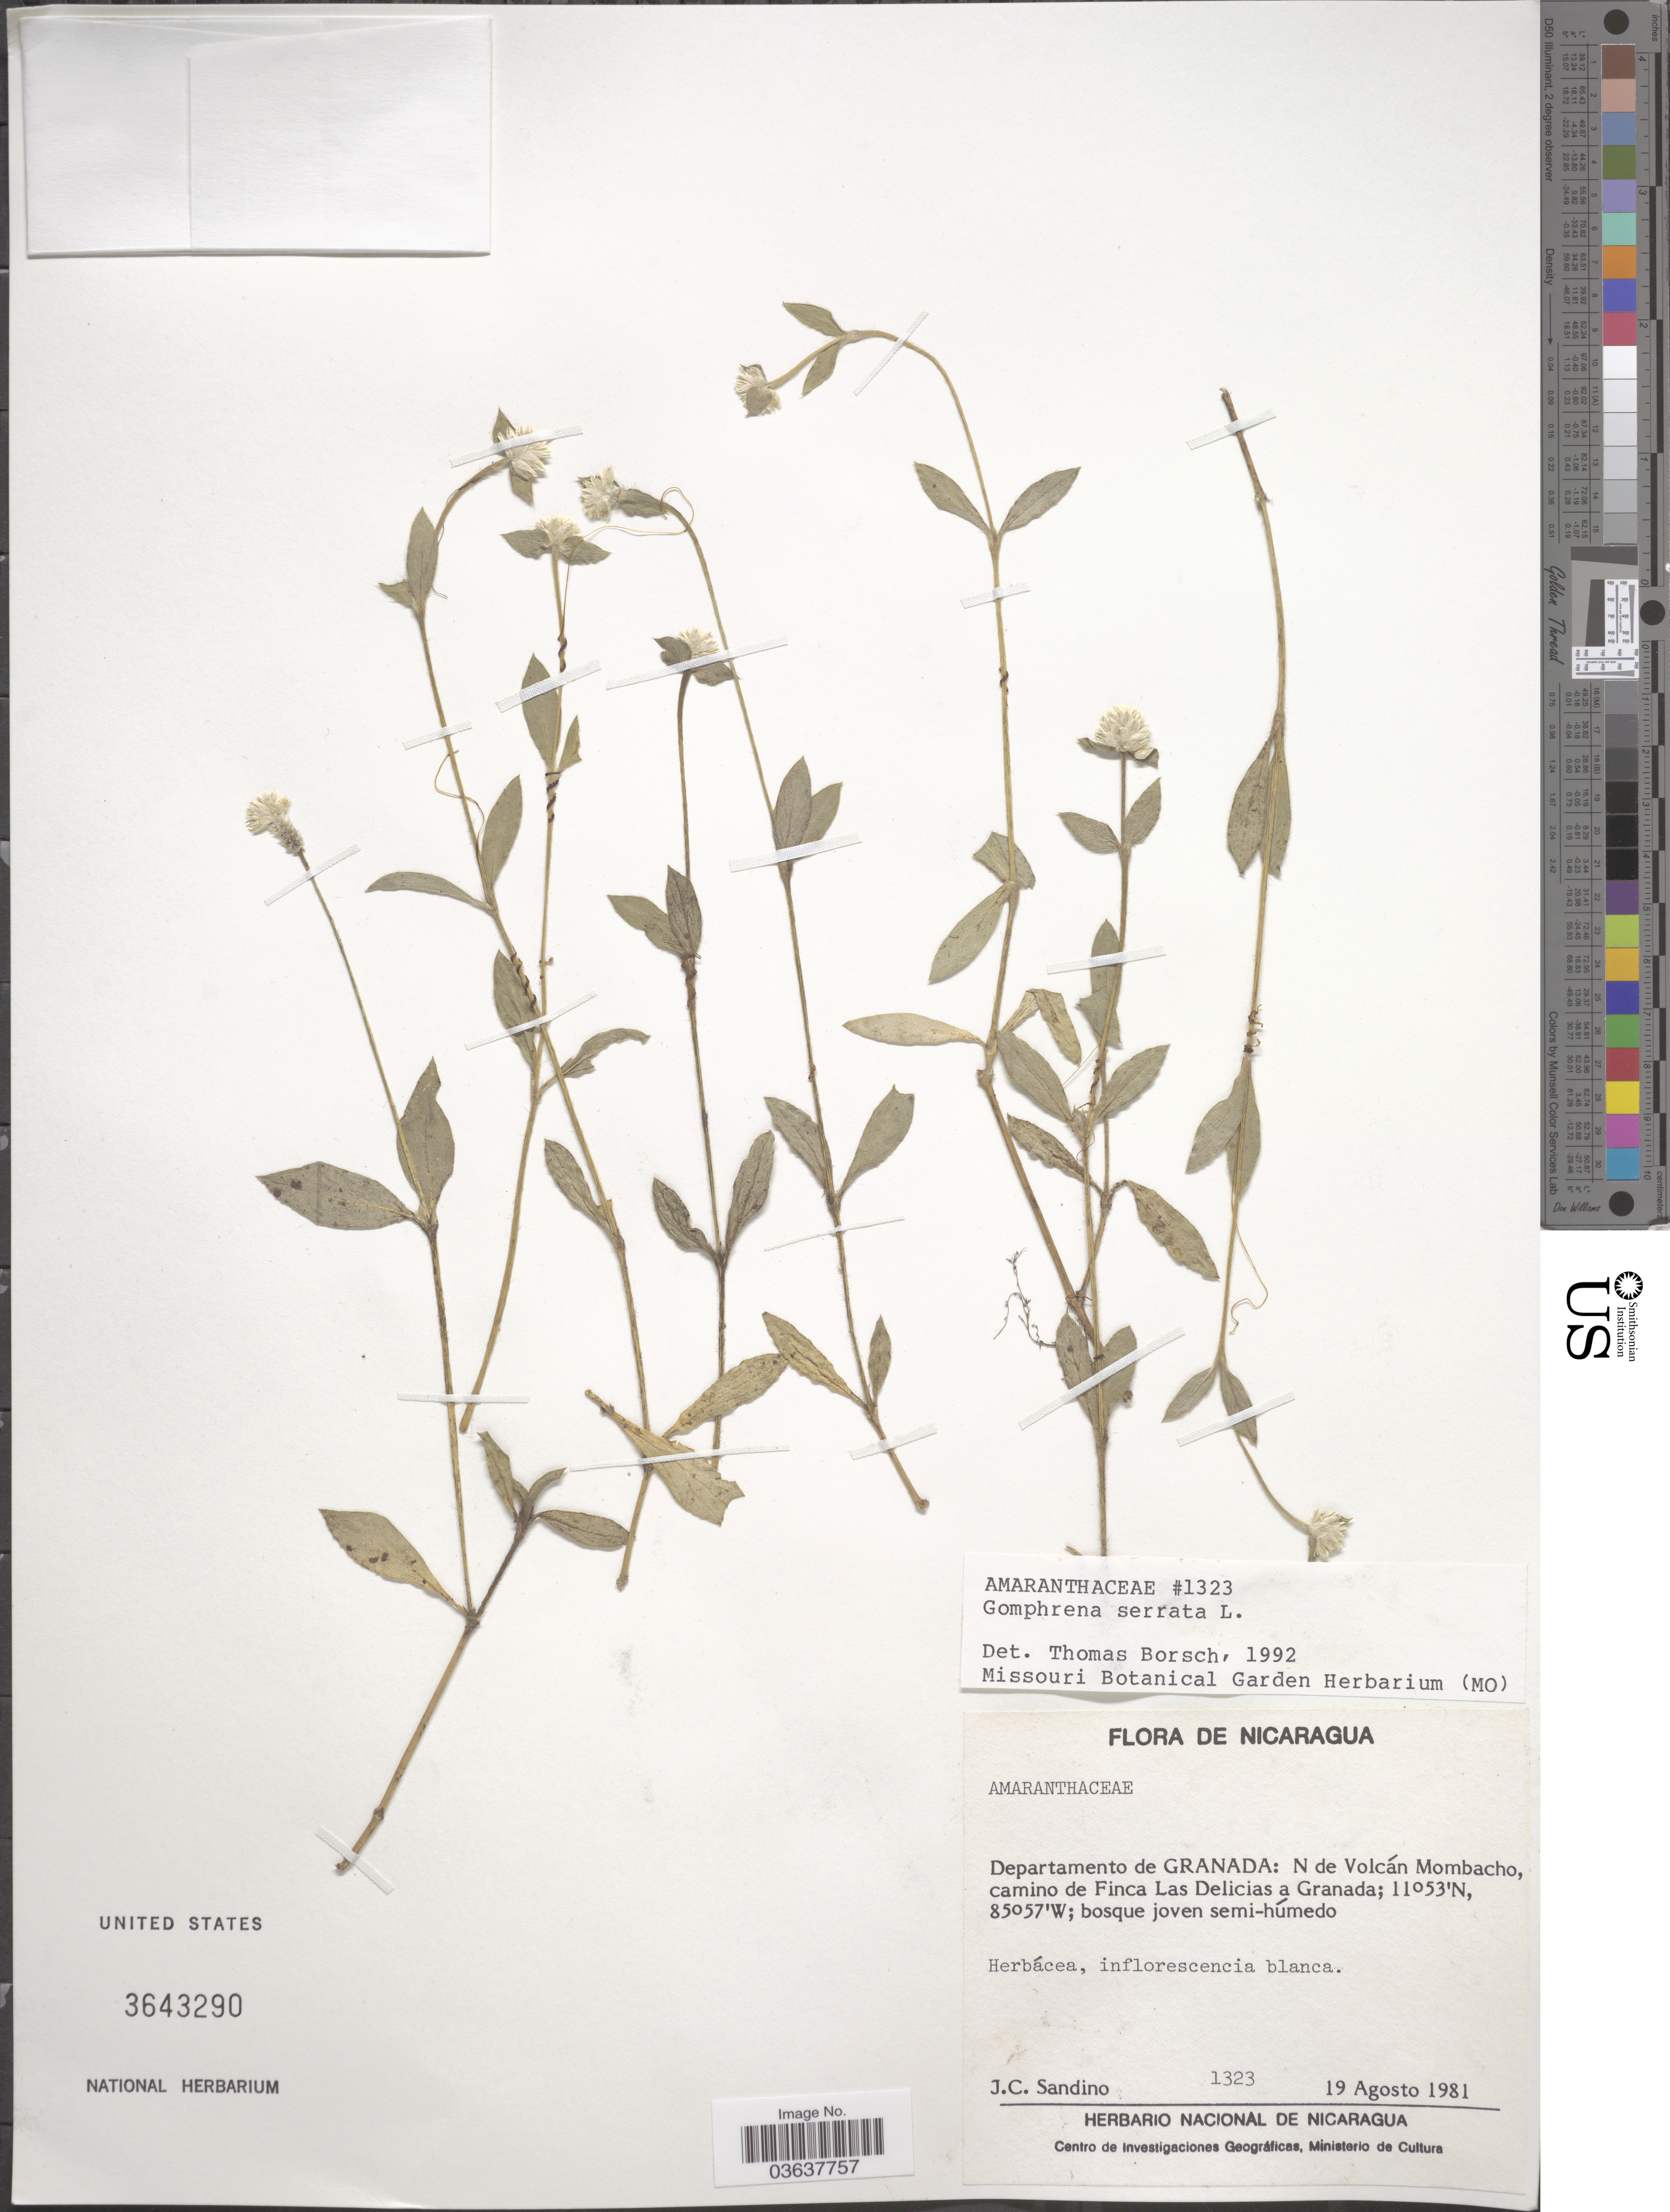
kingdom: Plantae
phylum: Tracheophyta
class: Magnoliopsida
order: Caryophyllales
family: Amaranthaceae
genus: Gomphrena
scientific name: Gomphrena serrata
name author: L.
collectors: J. Sandino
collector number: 1323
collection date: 1981-08-19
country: Nicaragua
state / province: Granada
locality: Departamento de Granada: N de Volcán Mombacho, camino de Finca Las Delicias a Granada.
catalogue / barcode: US 3643290